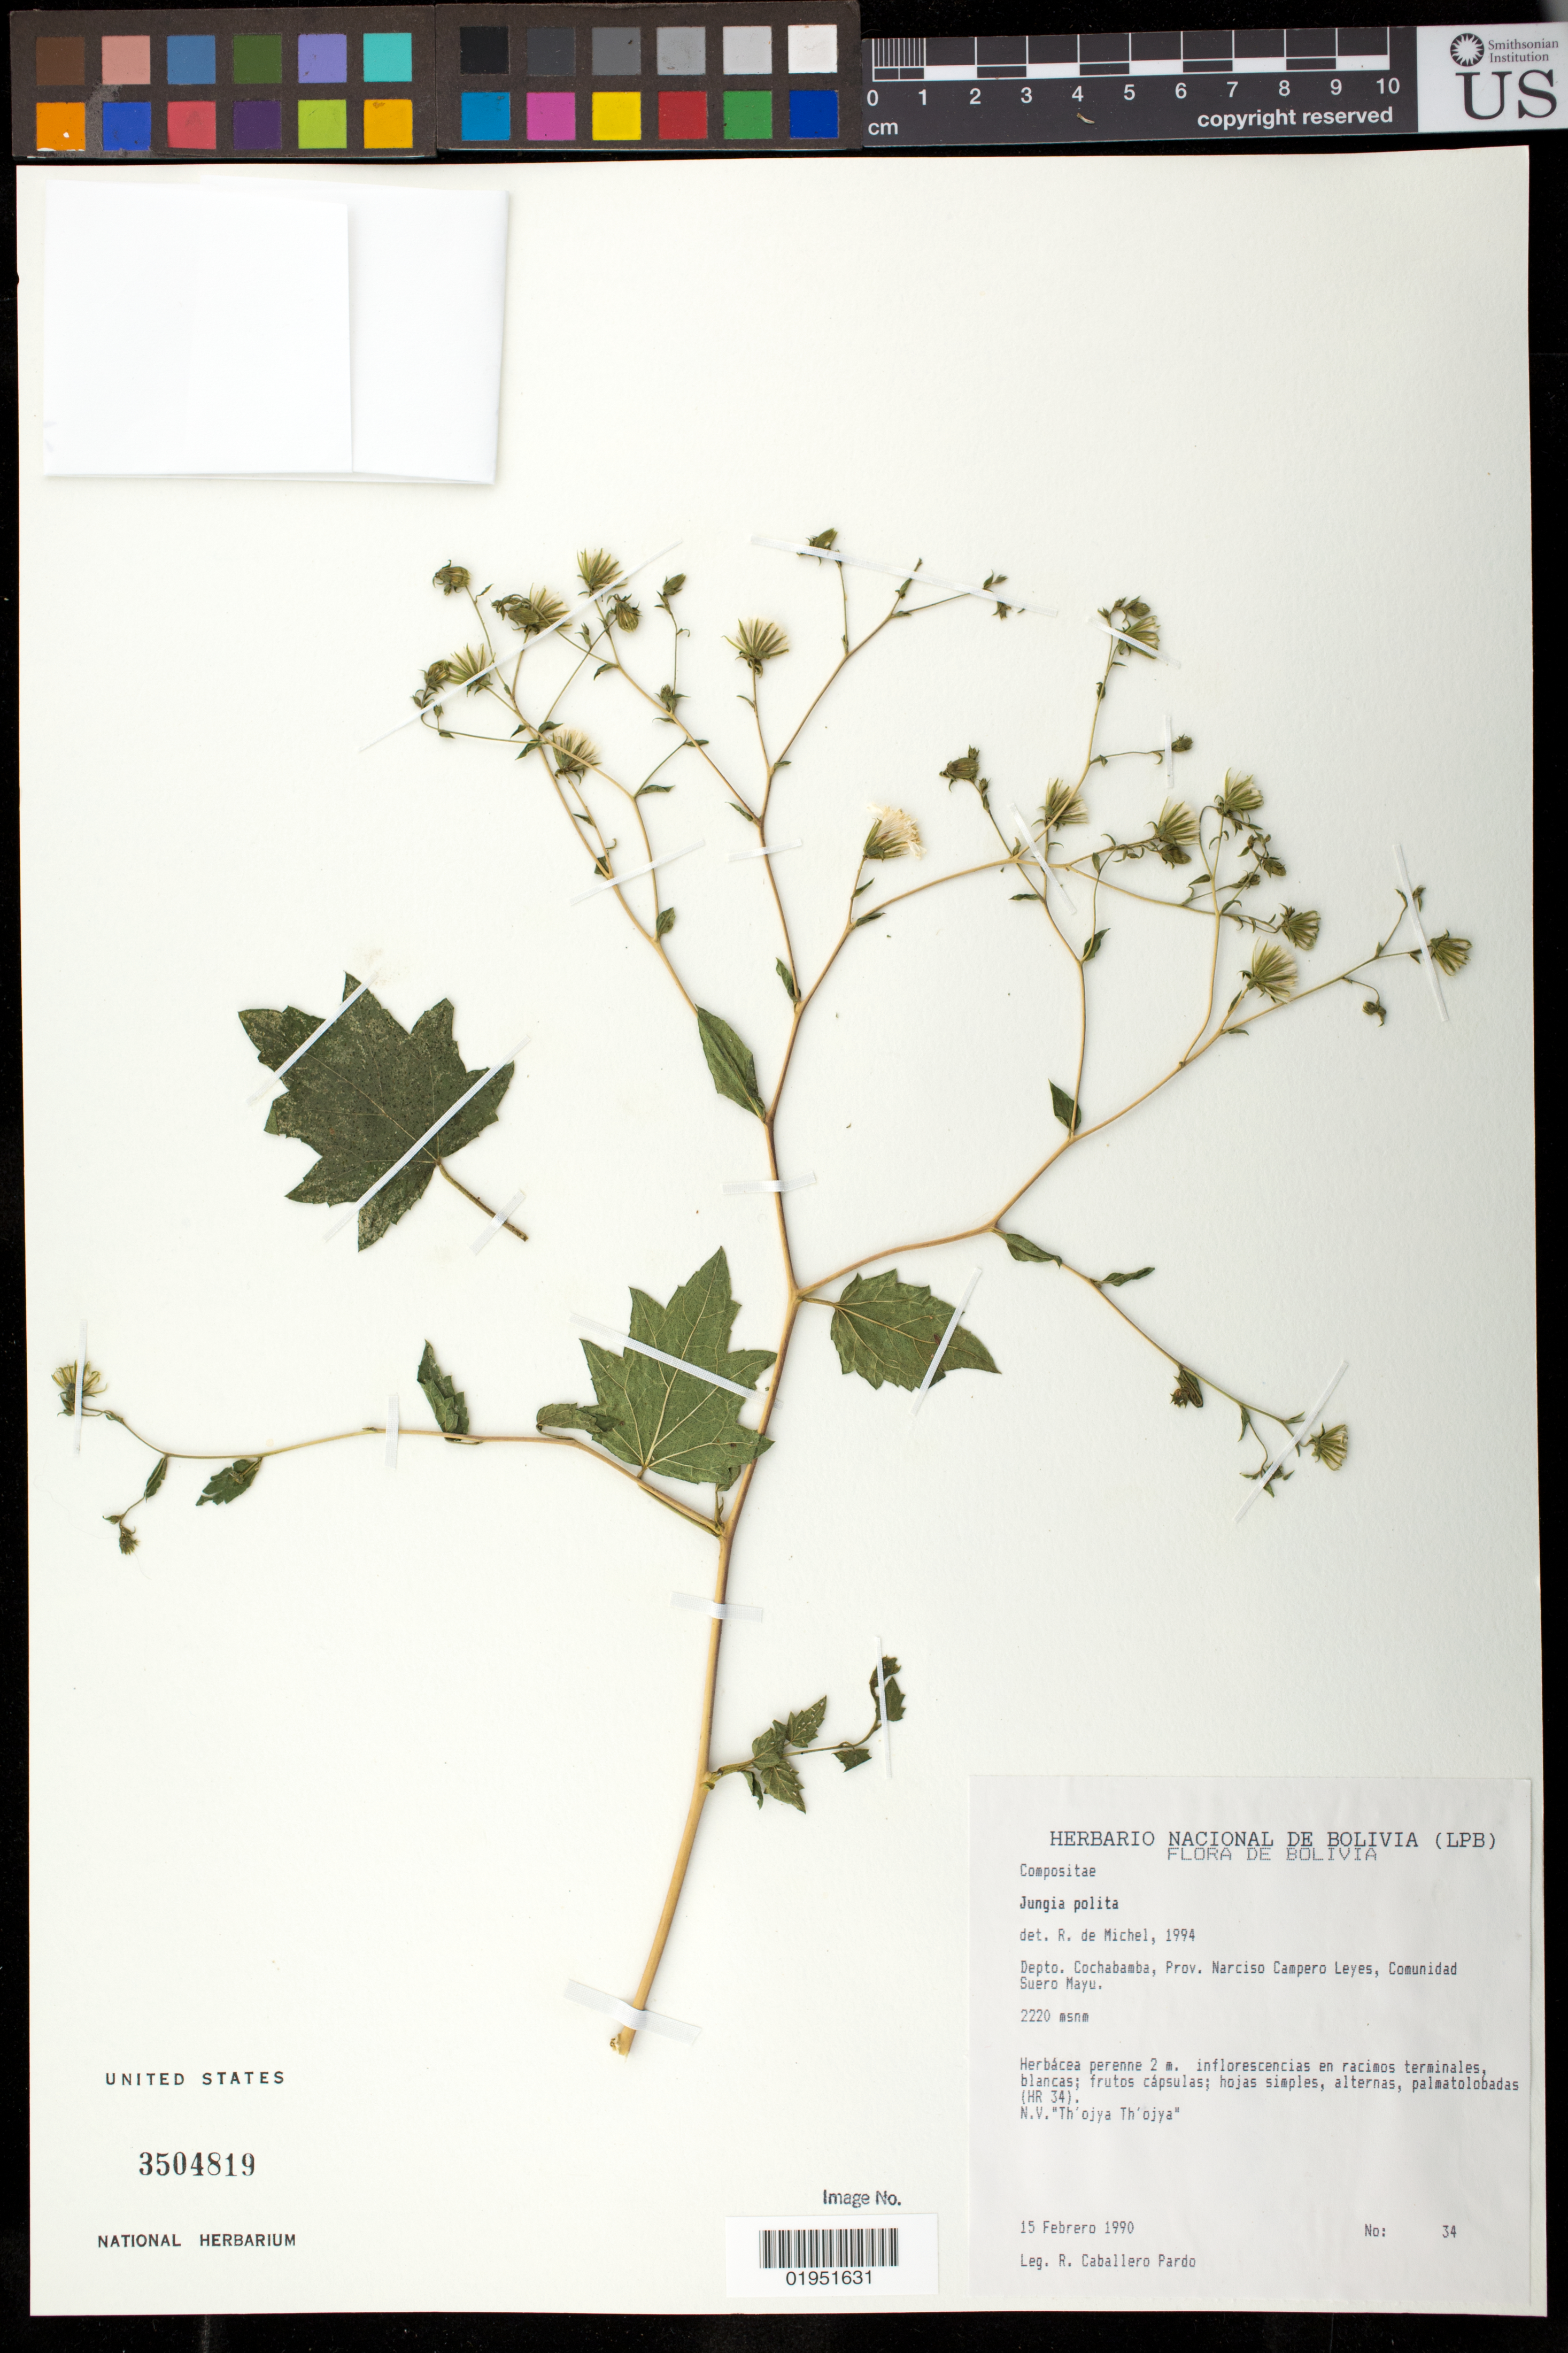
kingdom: Plantae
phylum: Tracheophyta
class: Magnoliopsida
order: Asterales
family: Asteraceae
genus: Jungia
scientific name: Jungia polita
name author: Griseb.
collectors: R. Caballero Pardo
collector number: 34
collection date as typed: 15 Feb 1990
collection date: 1990-02-15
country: Bolivia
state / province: Cochabamba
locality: Prov. Narciso Campero Leyes, Comunidad Suero Mayu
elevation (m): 2220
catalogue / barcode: US 3504819